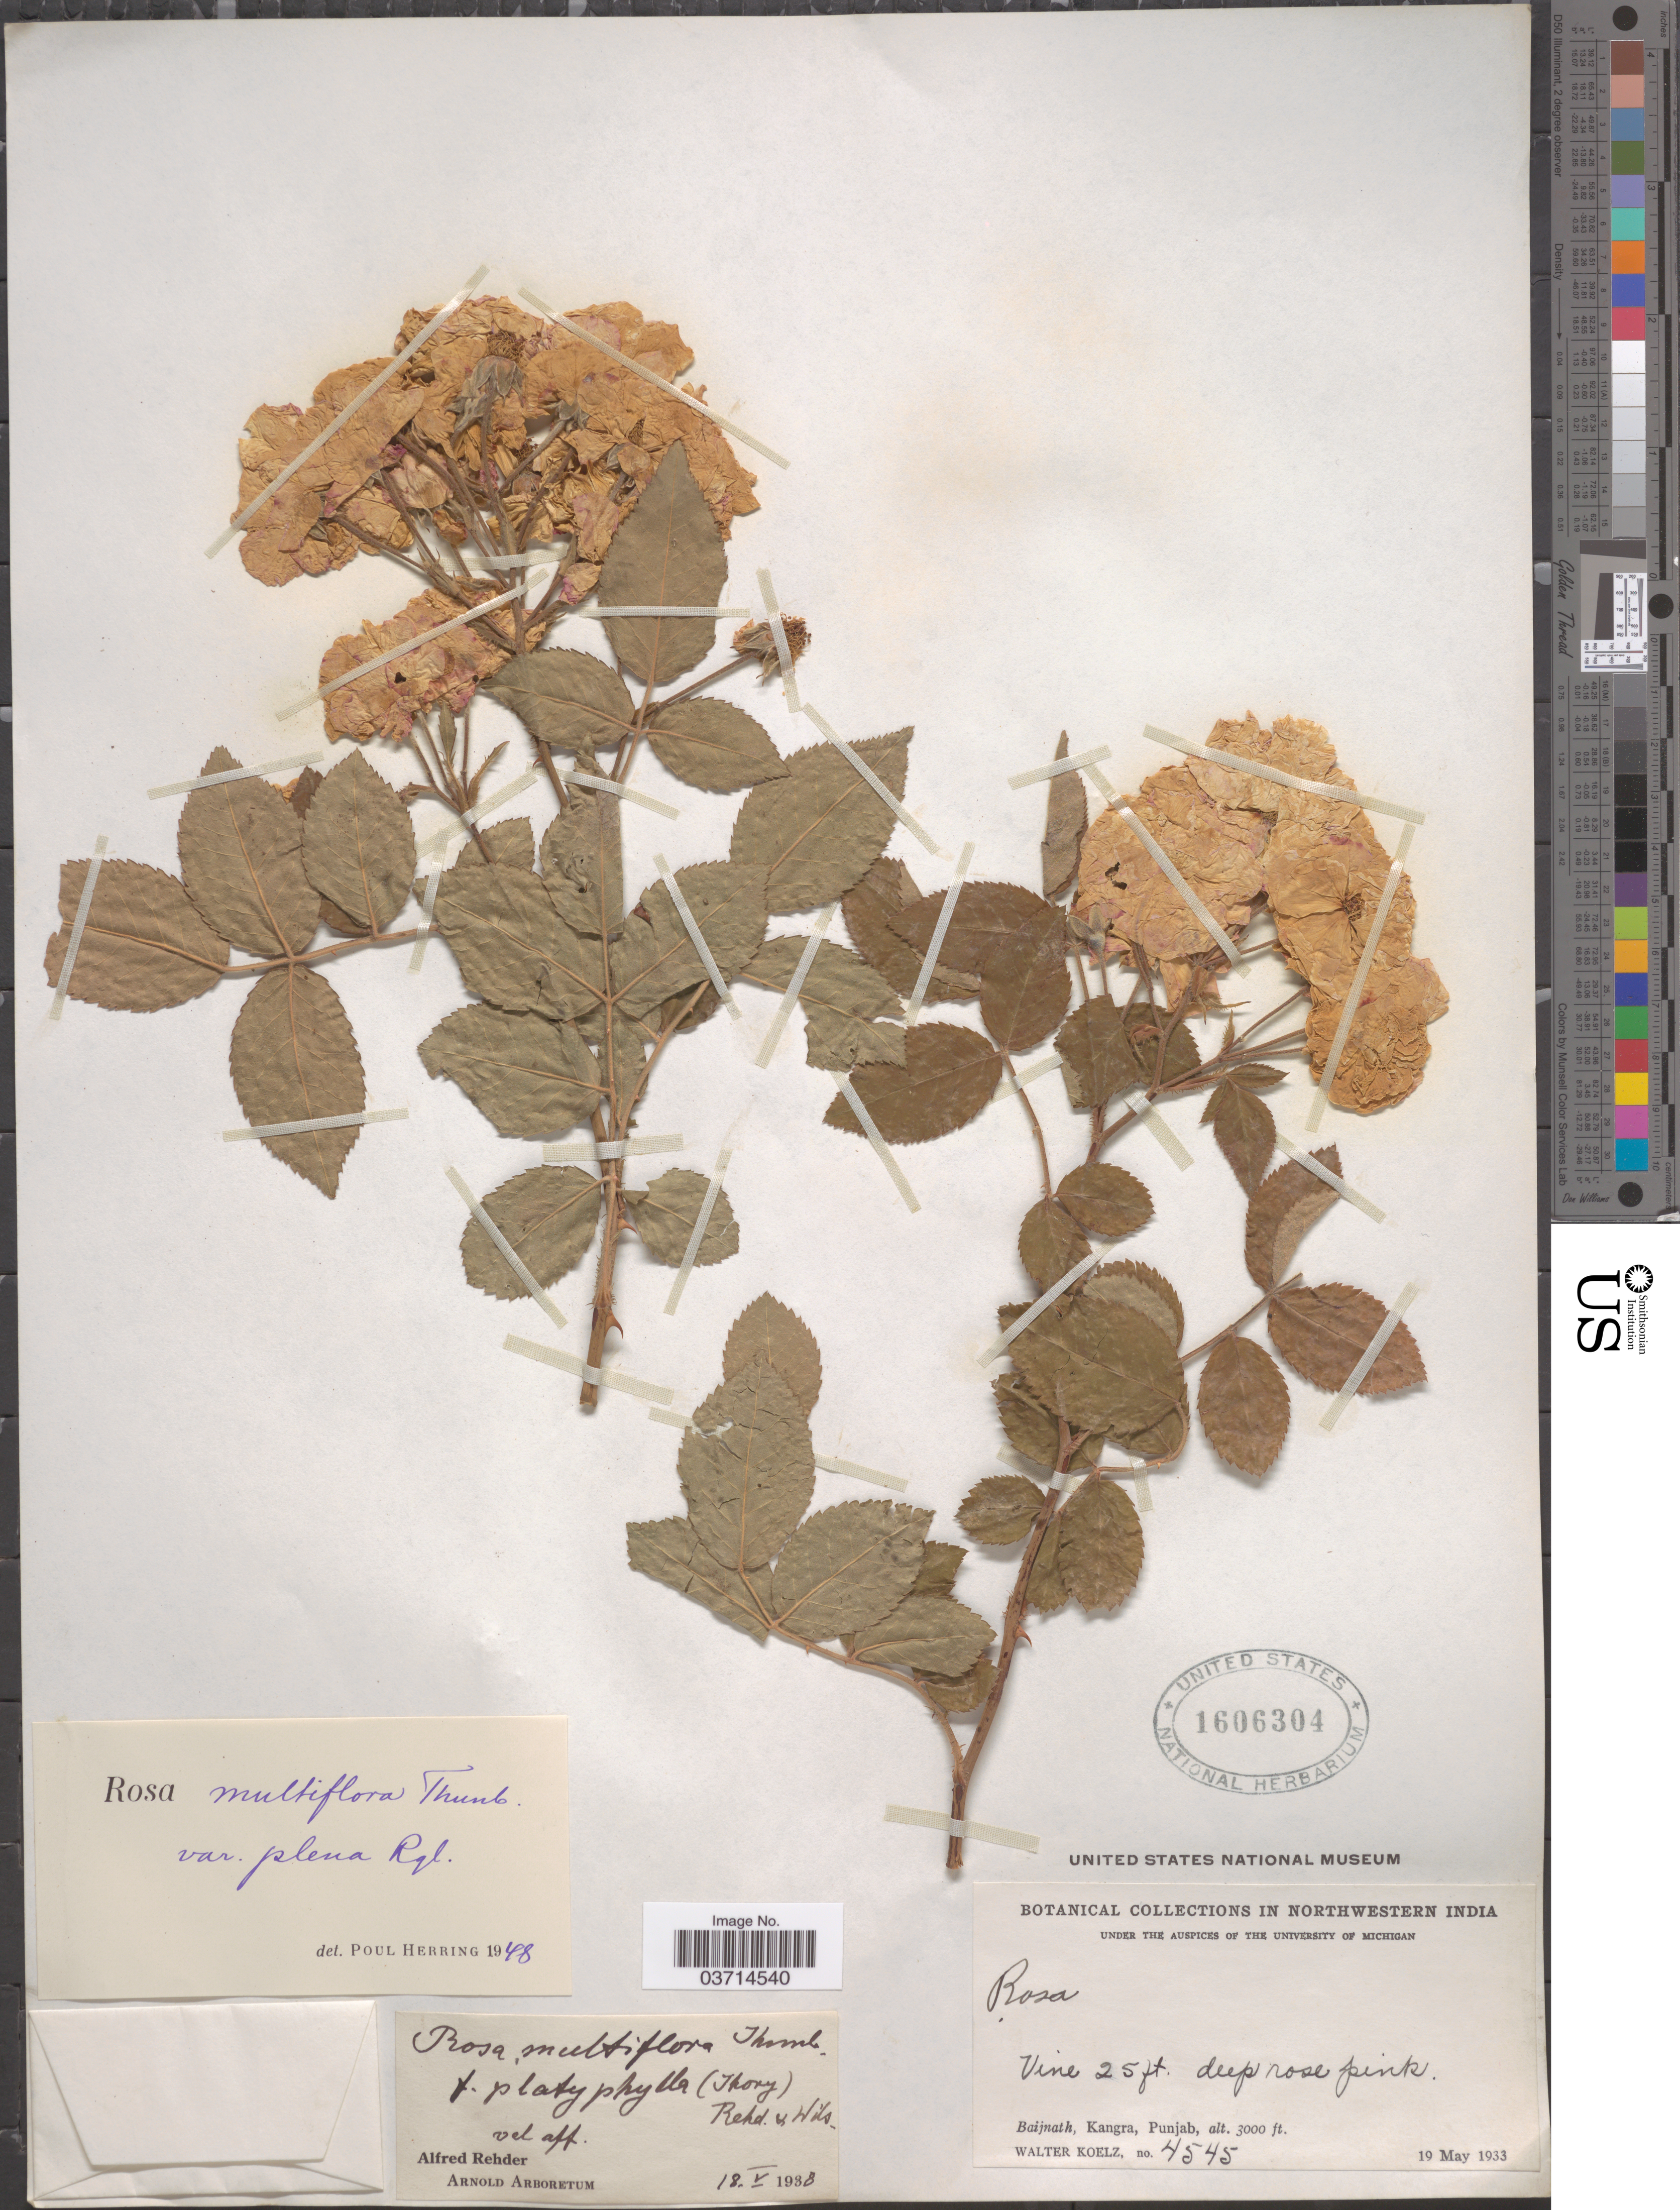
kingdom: Plantae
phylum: Tracheophyta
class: Magnoliopsida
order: Rosales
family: Rosaceae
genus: Rosa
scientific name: Rosa multiflora var. plena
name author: Regel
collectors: W. N. Koelz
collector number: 4545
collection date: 1933-05-19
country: India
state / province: Punjab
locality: Northwestern India. Baijnath, Kangra.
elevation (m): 914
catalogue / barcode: US 1606304